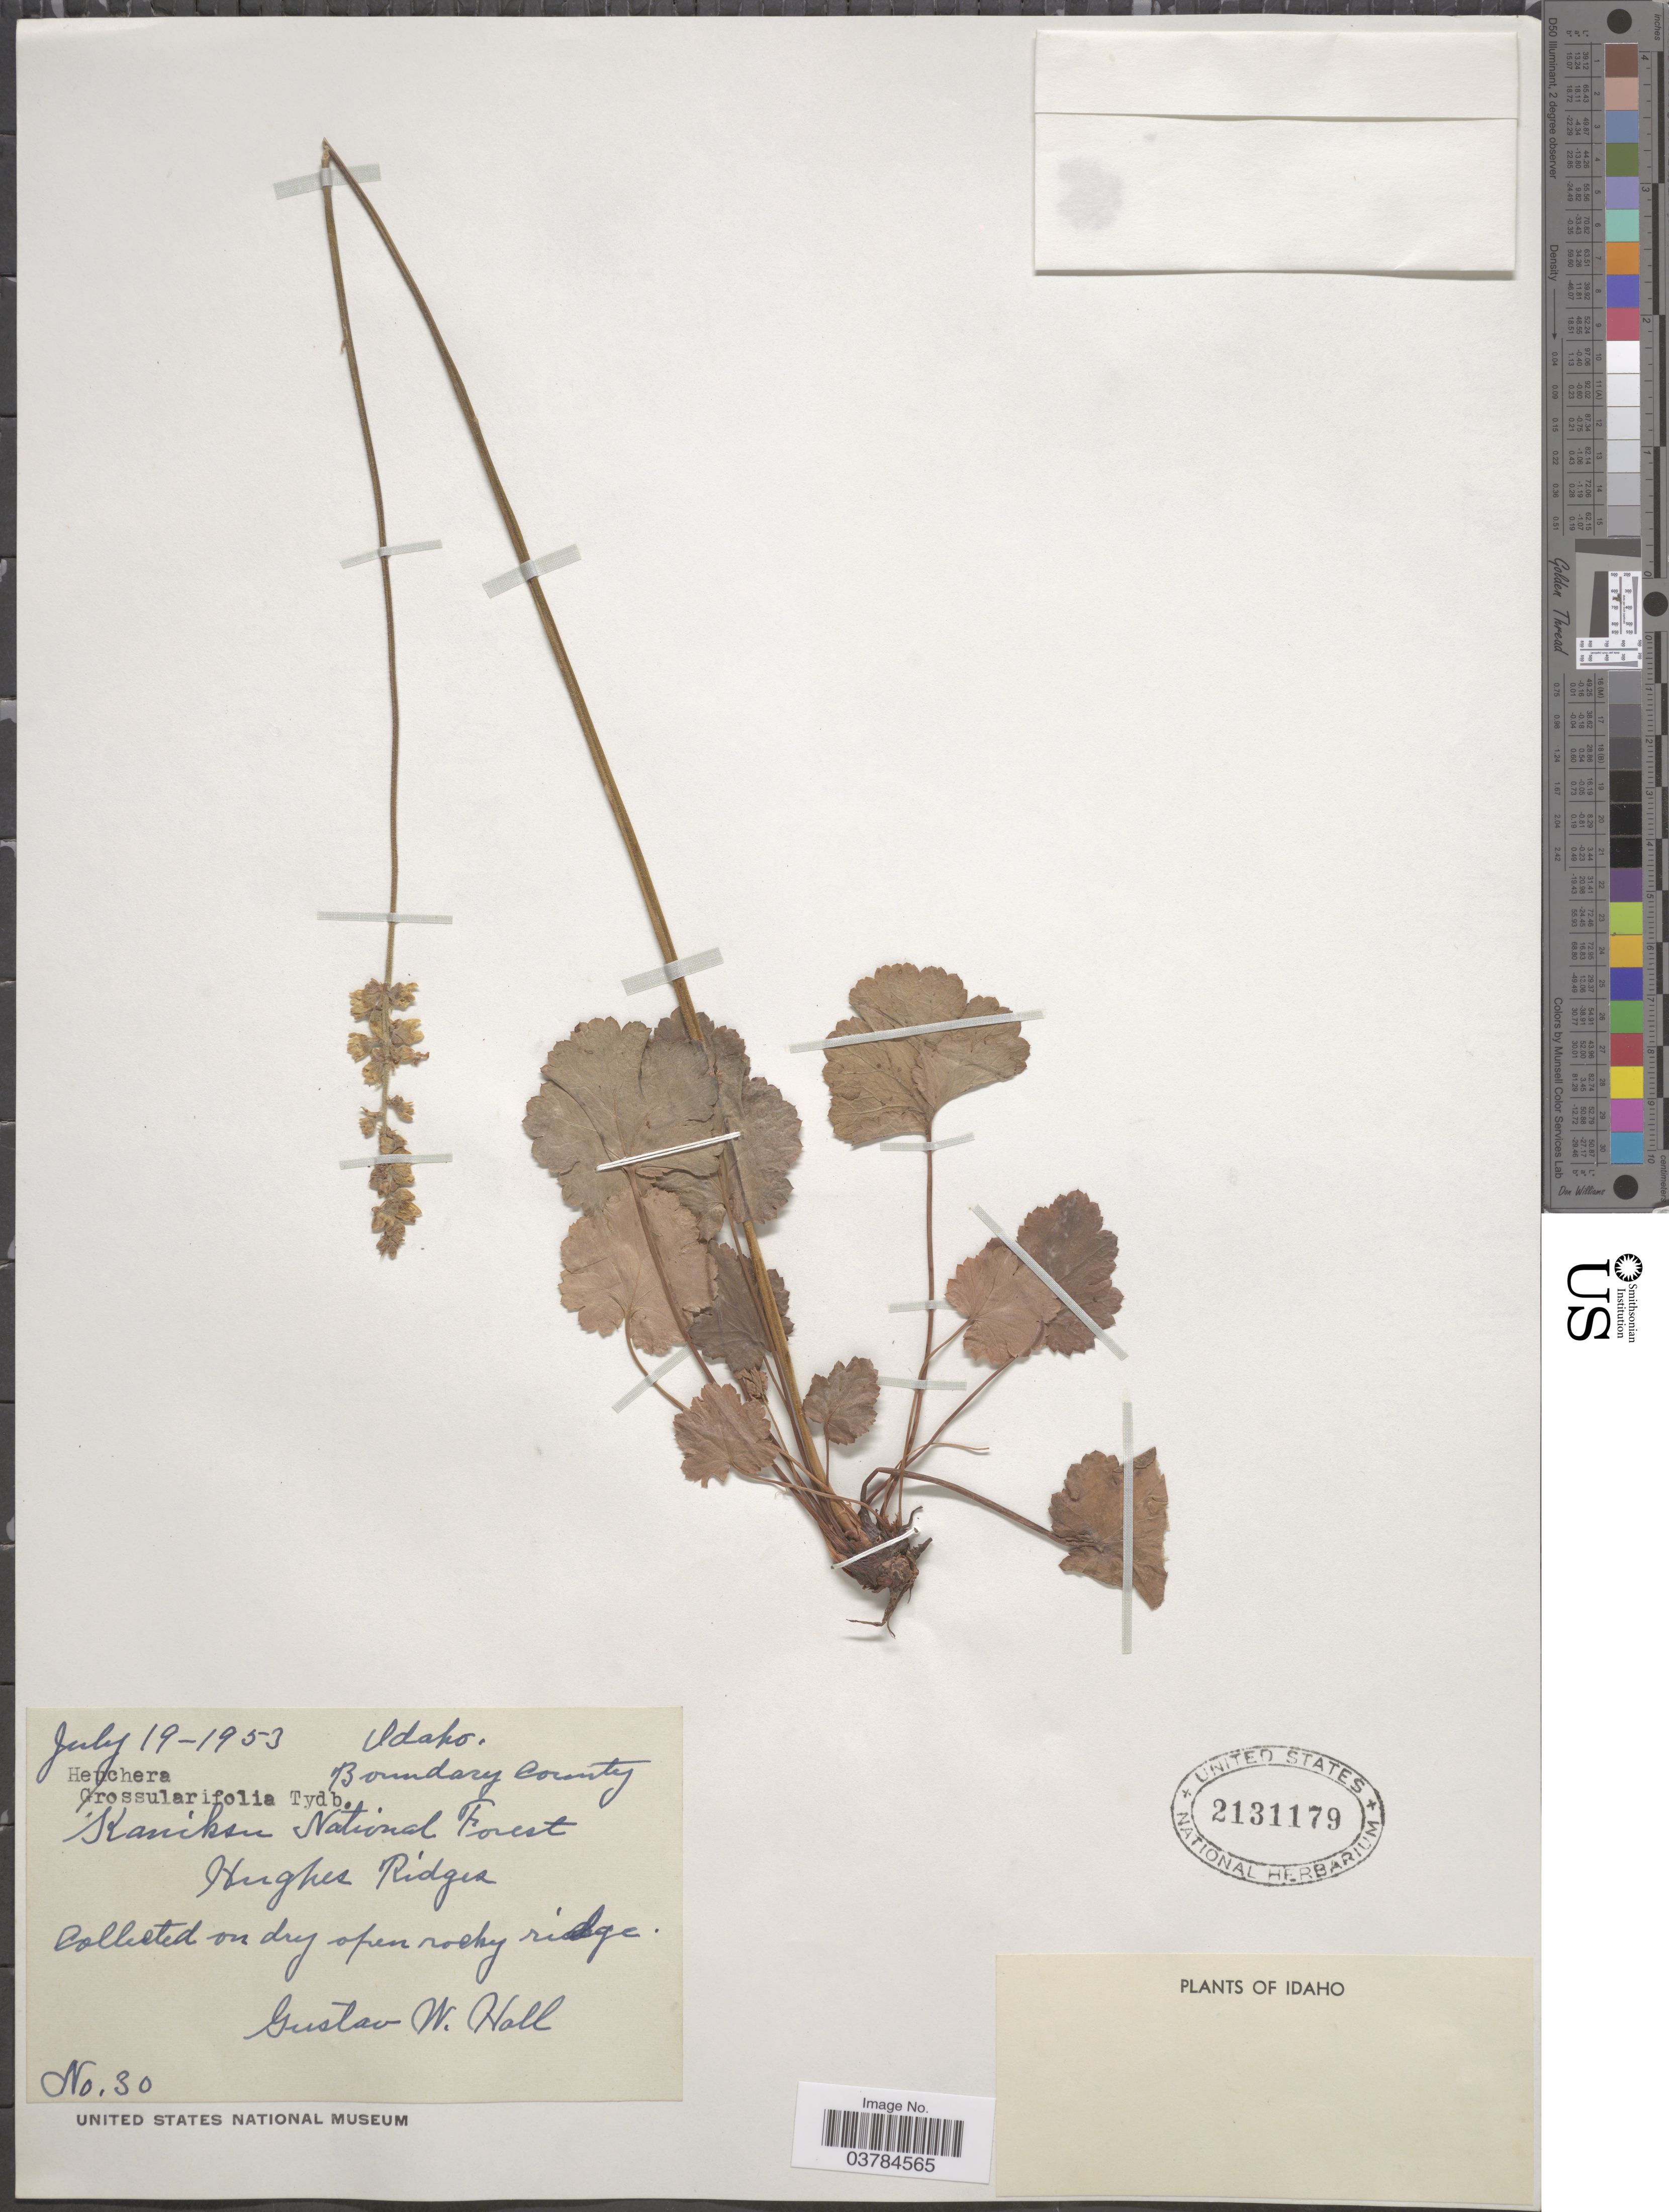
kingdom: Plantae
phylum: Tracheophyta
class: Magnoliopsida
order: Saxifragales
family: Saxifragaceae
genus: Heuchera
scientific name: Heuchera grossulariifolia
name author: Rydb.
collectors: G. Hall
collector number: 30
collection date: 1953-07-19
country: United States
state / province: Idaho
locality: Boundary County. Kaniksu National Forest. Hughes Ridges.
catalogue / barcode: US 2131179